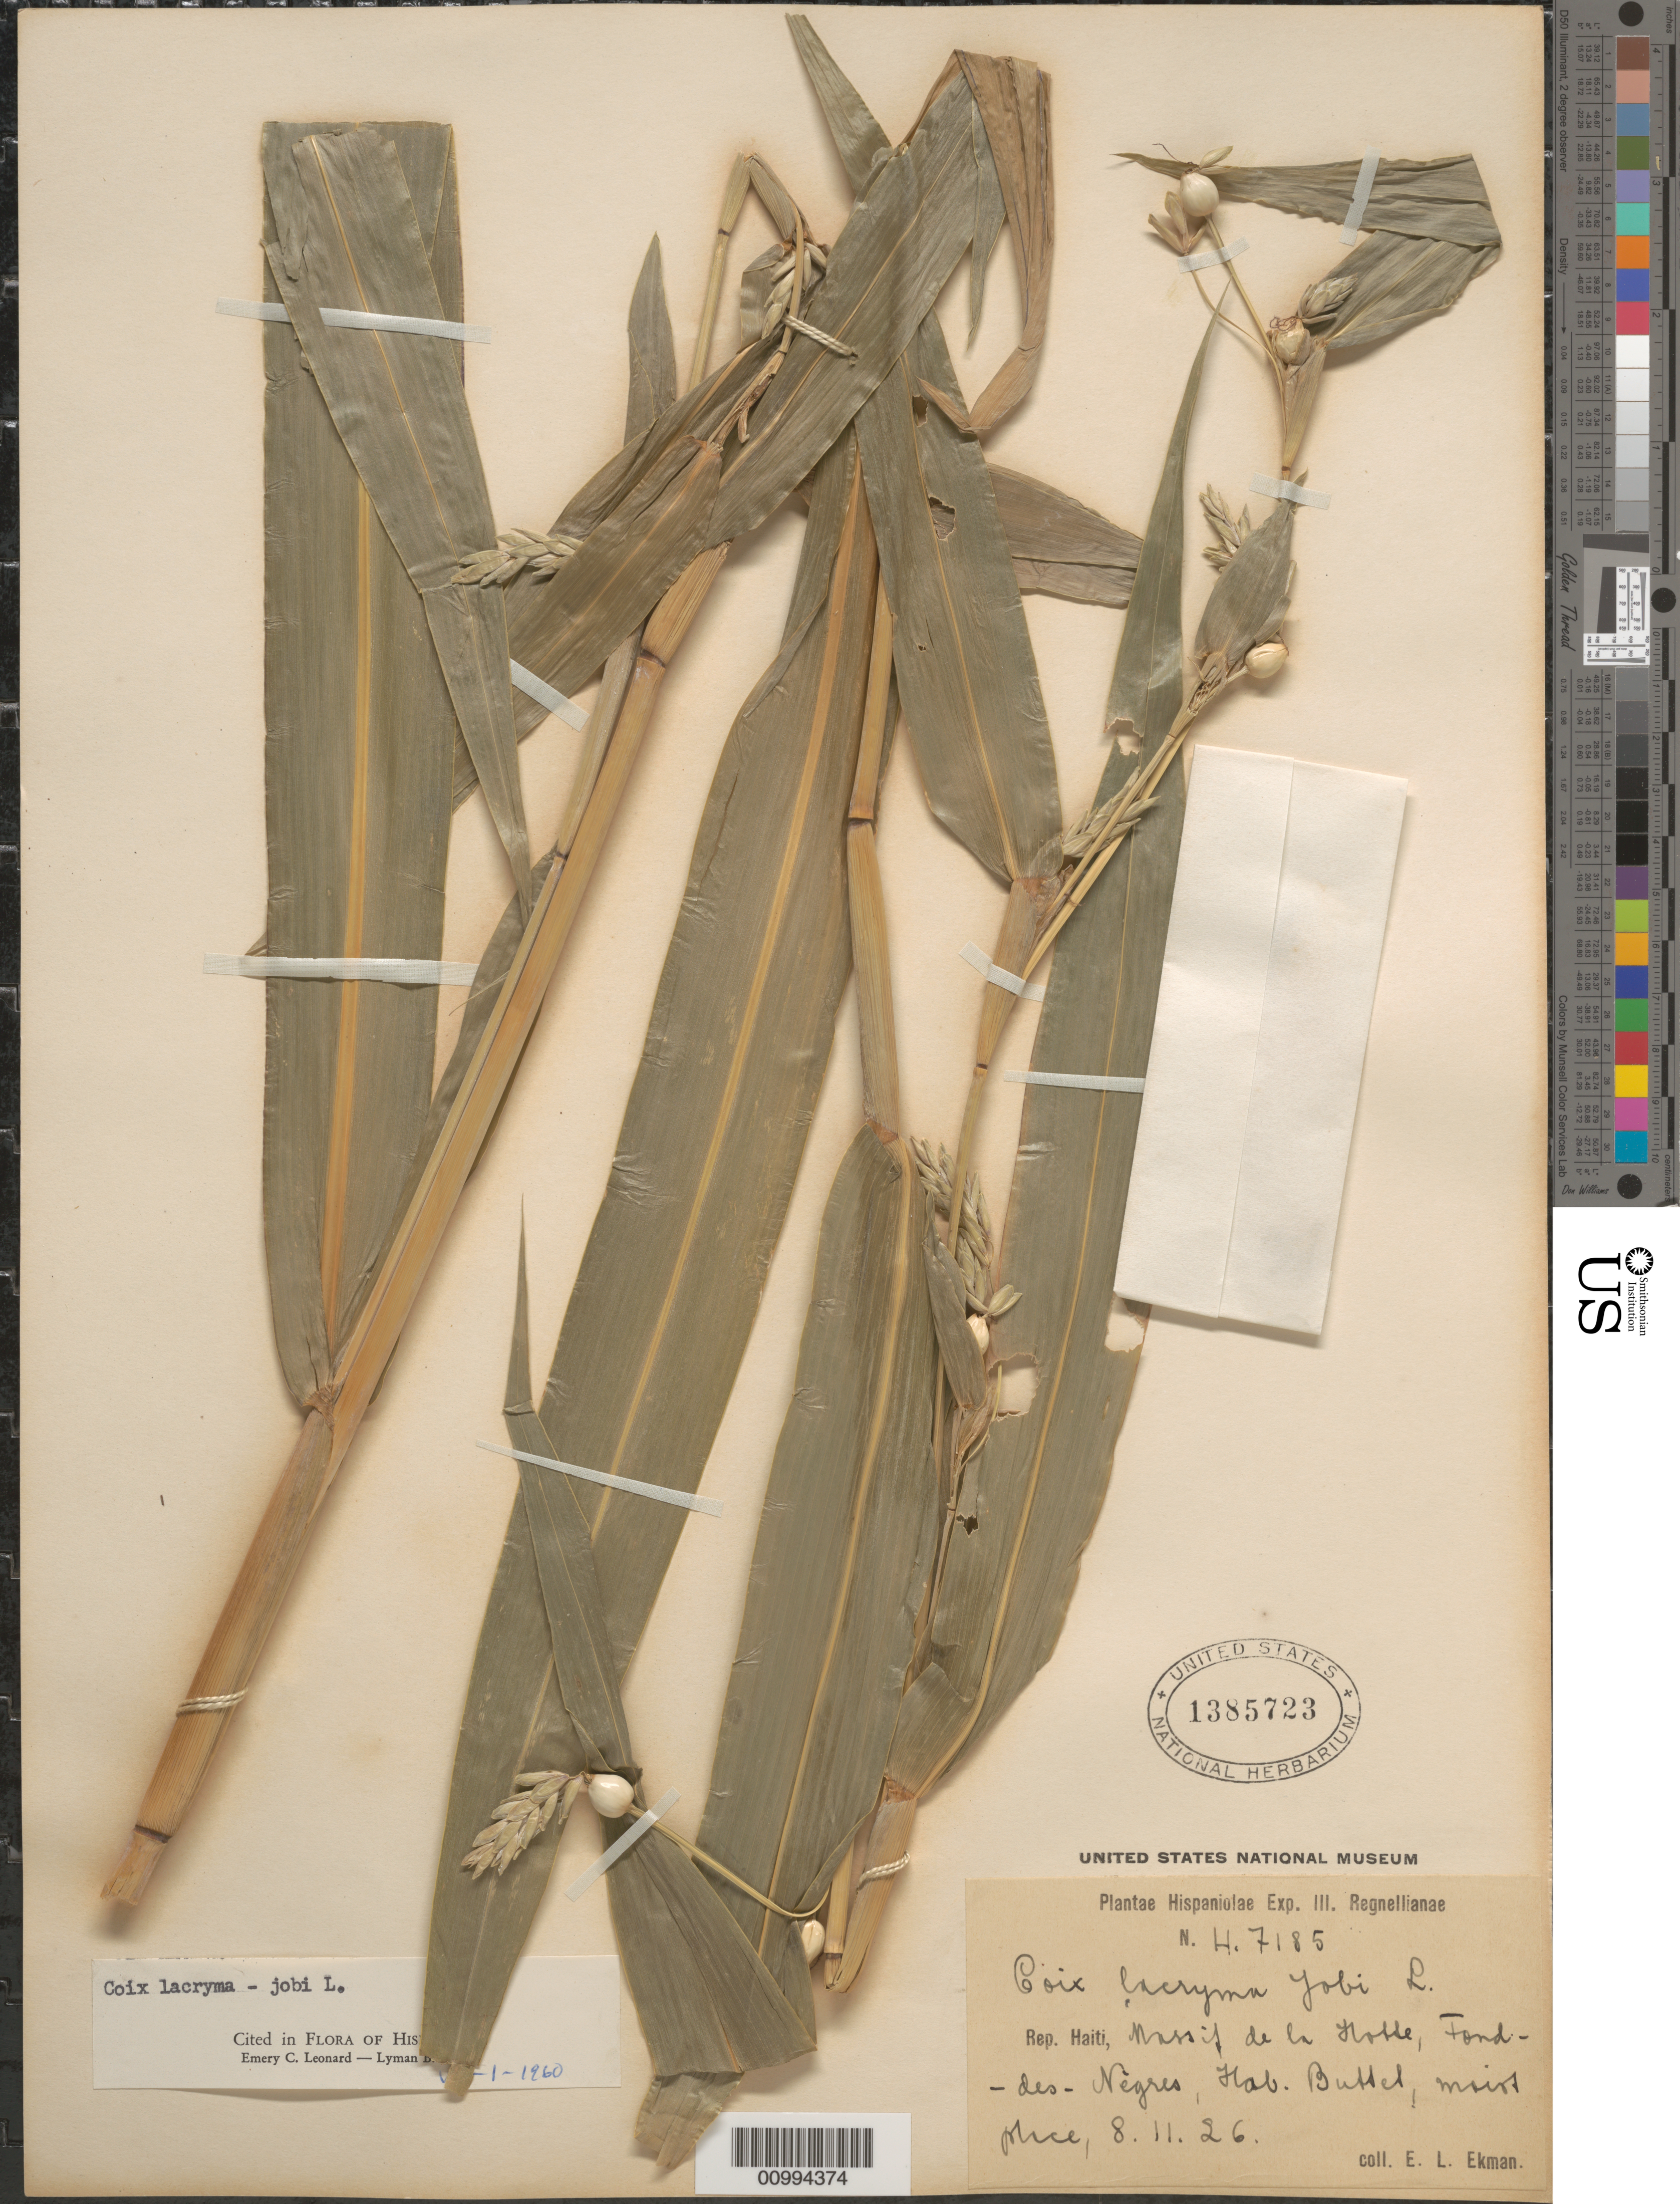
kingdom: Plantae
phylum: Tracheophyta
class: Liliopsida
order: Poales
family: Poaceae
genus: Coix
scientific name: Coix lacryma-jobi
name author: L.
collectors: E. L. Ekman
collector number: H 7185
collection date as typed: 11 Aug 1926 or 08 Nov 1926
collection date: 1926-08-11 or 1926-11-08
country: Haiti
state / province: Sud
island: Hispaniola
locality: Fond des Negres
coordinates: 0 N, 0 E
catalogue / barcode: US 1385723